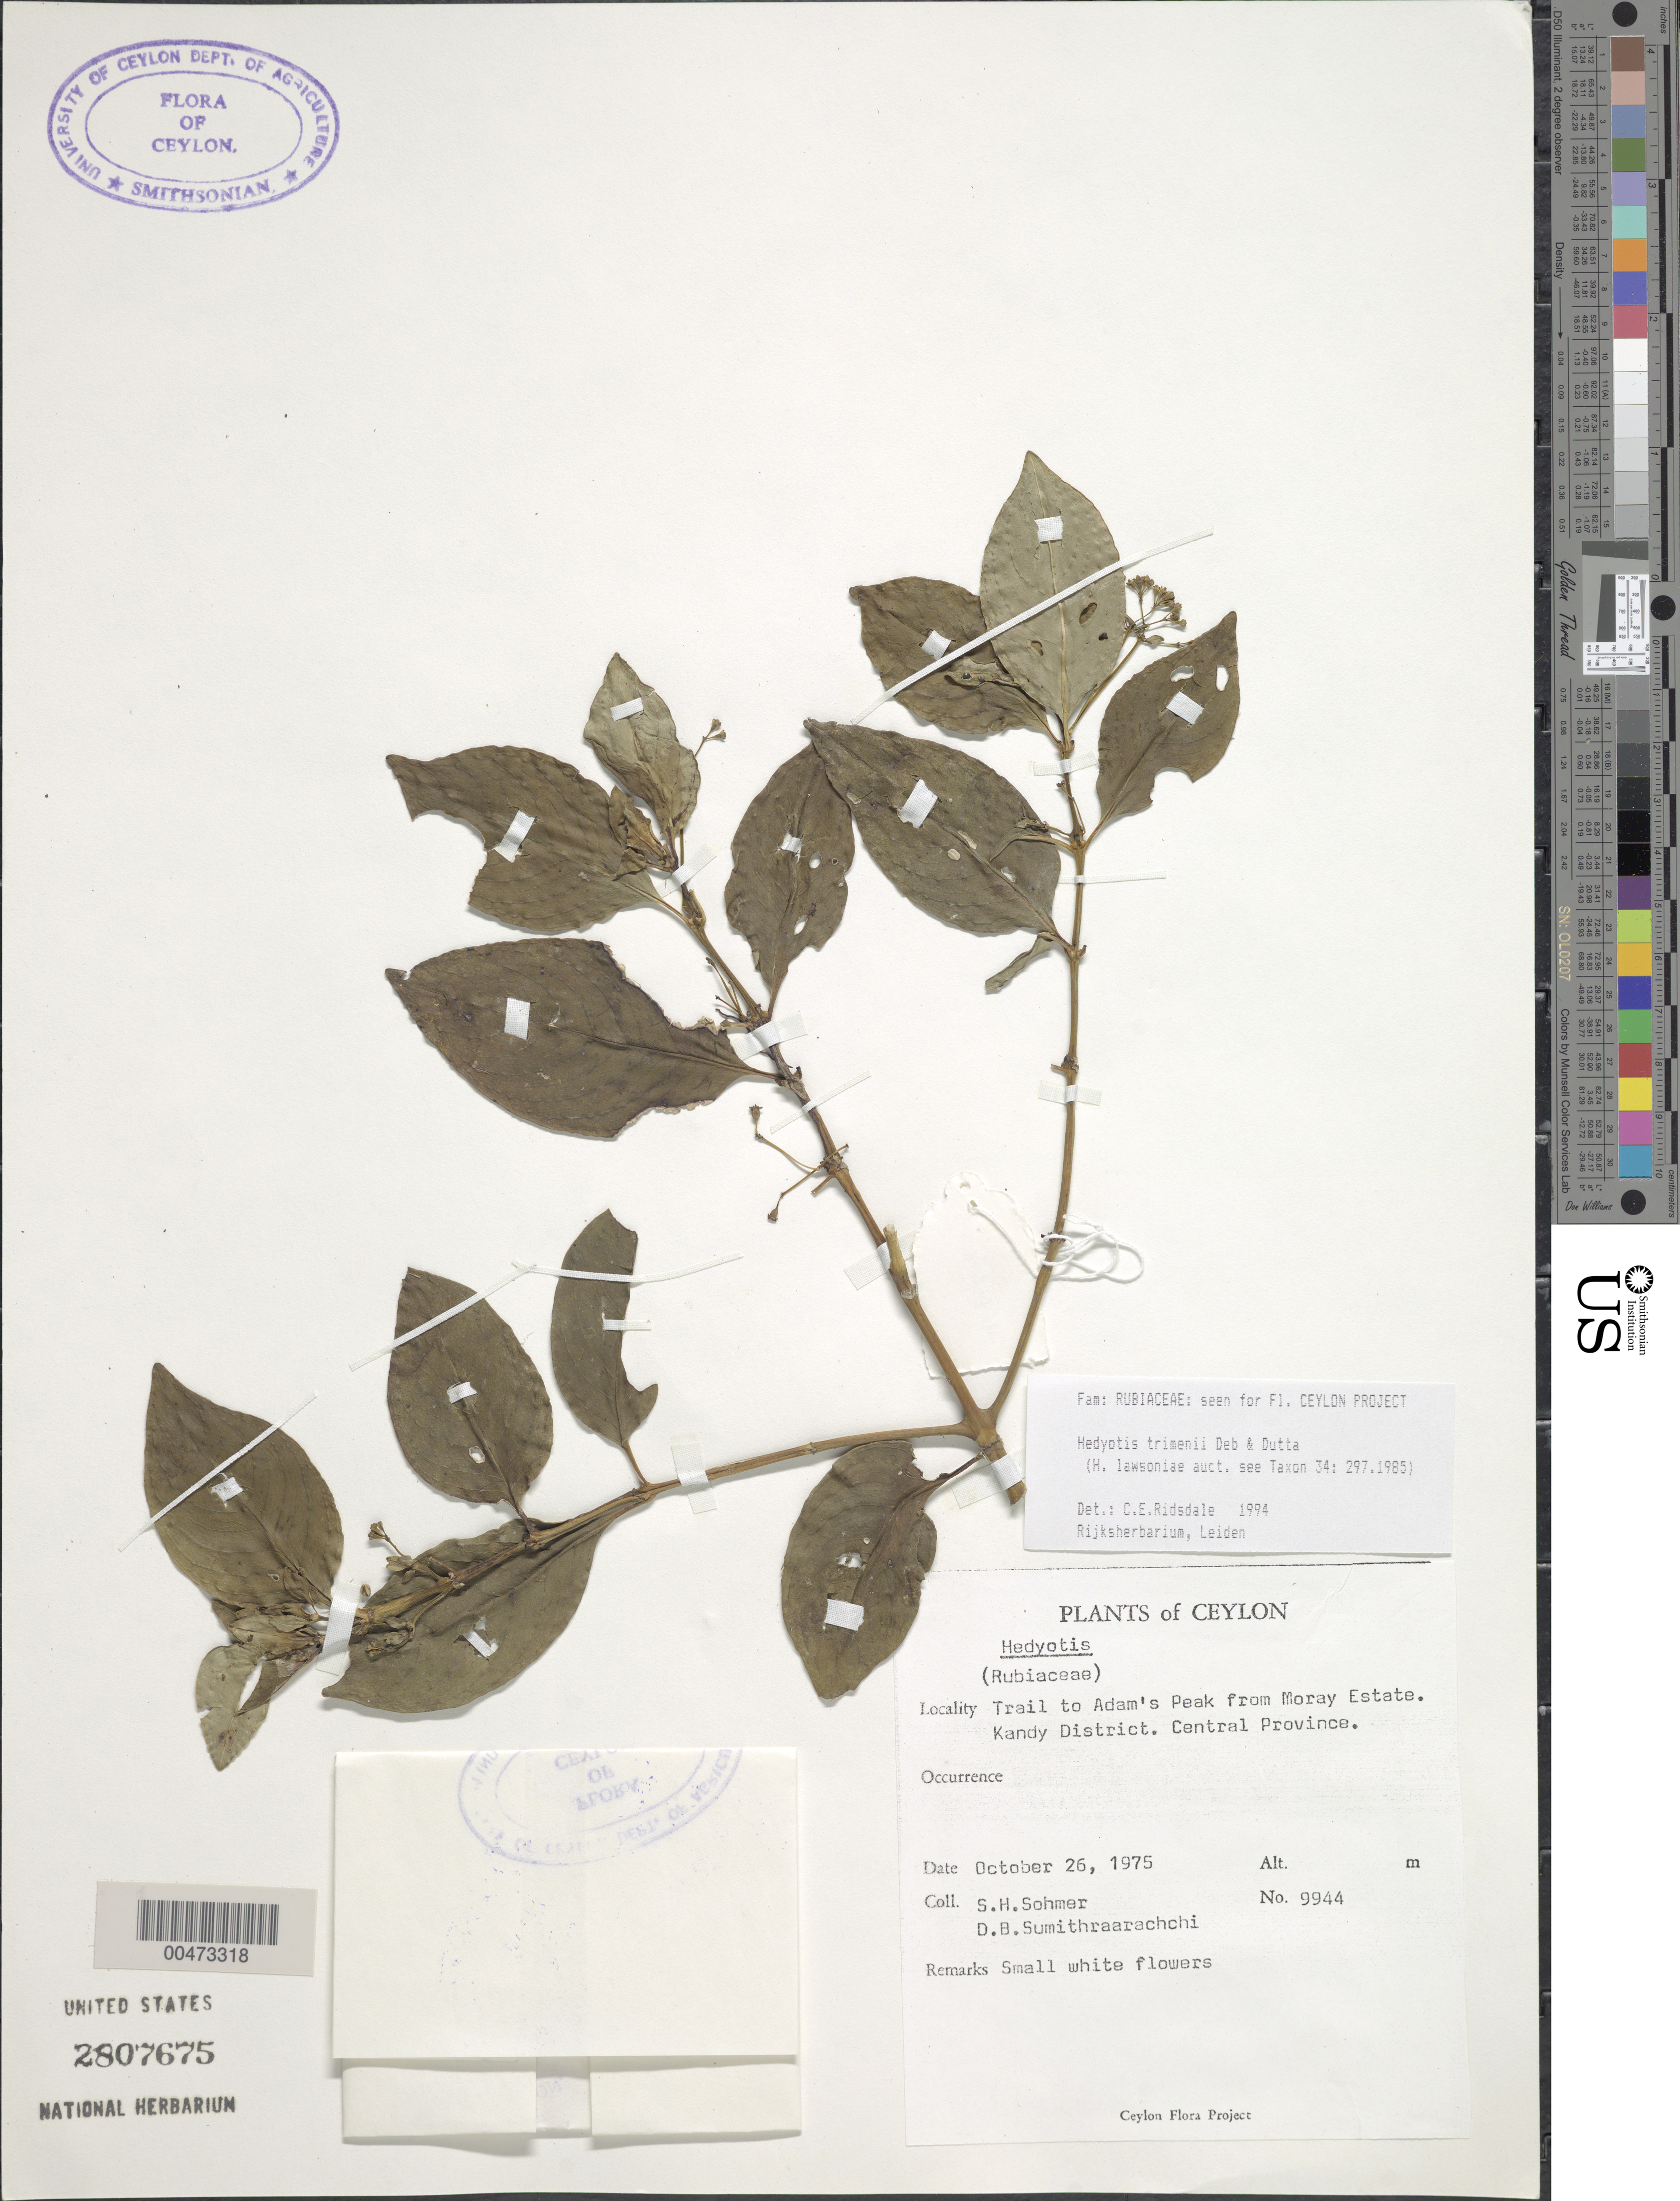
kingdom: Plantae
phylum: Tracheophyta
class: Magnoliopsida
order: Gentianales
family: Rubiaceae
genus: Hedyotis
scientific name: Hedyotis trimenii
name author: Deb & R. Dutta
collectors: S. H. Sohmer & D. B. Sumithraarachchi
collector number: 9944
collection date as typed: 26 Oct 1975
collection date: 1975-10-26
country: Sri Lanka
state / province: Central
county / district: Kandy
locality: Trail to Adam's Peak from Moary Estate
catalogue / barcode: US 2807675